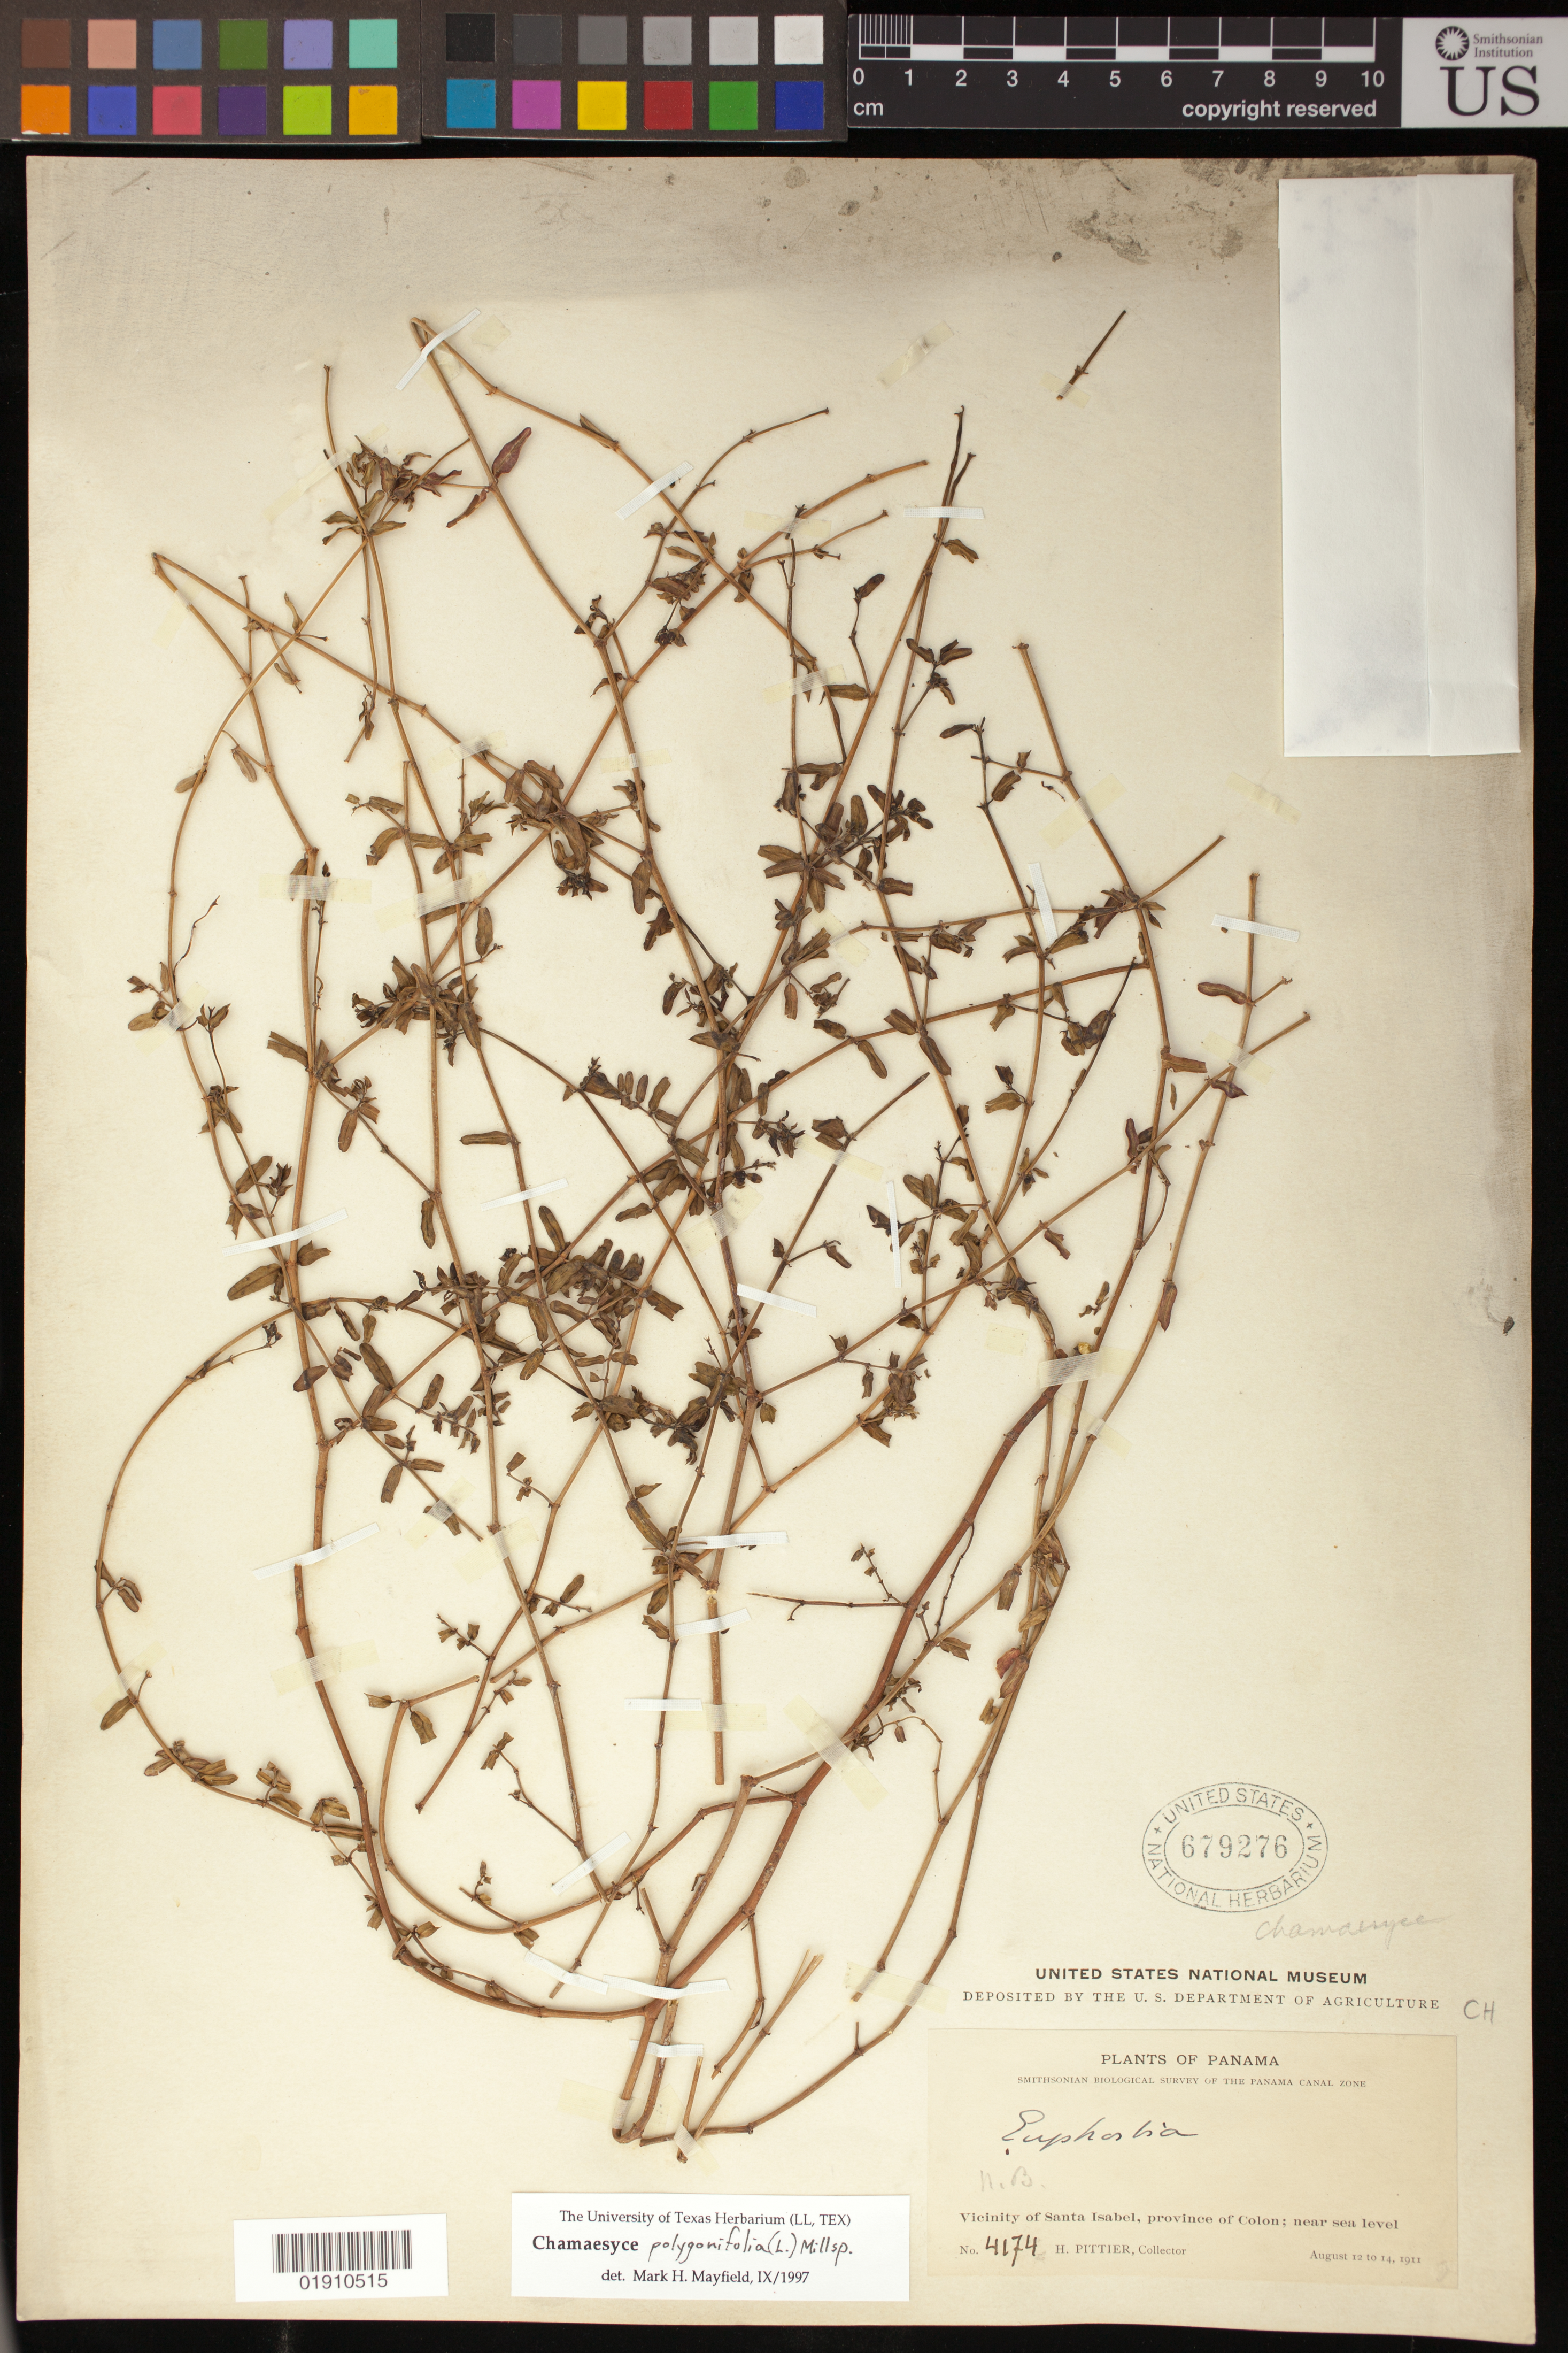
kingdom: Plantae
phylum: Tracheophyta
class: Magnoliopsida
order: Malpighiales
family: Euphorbiaceae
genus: Euphorbia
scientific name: Euphorbia polygonifolia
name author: L.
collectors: H. F. Pittier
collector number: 4174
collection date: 1911-08-12/1911-08-14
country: Panama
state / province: Colón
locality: Vicinity of Santa Isabel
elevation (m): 0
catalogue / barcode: US 679276